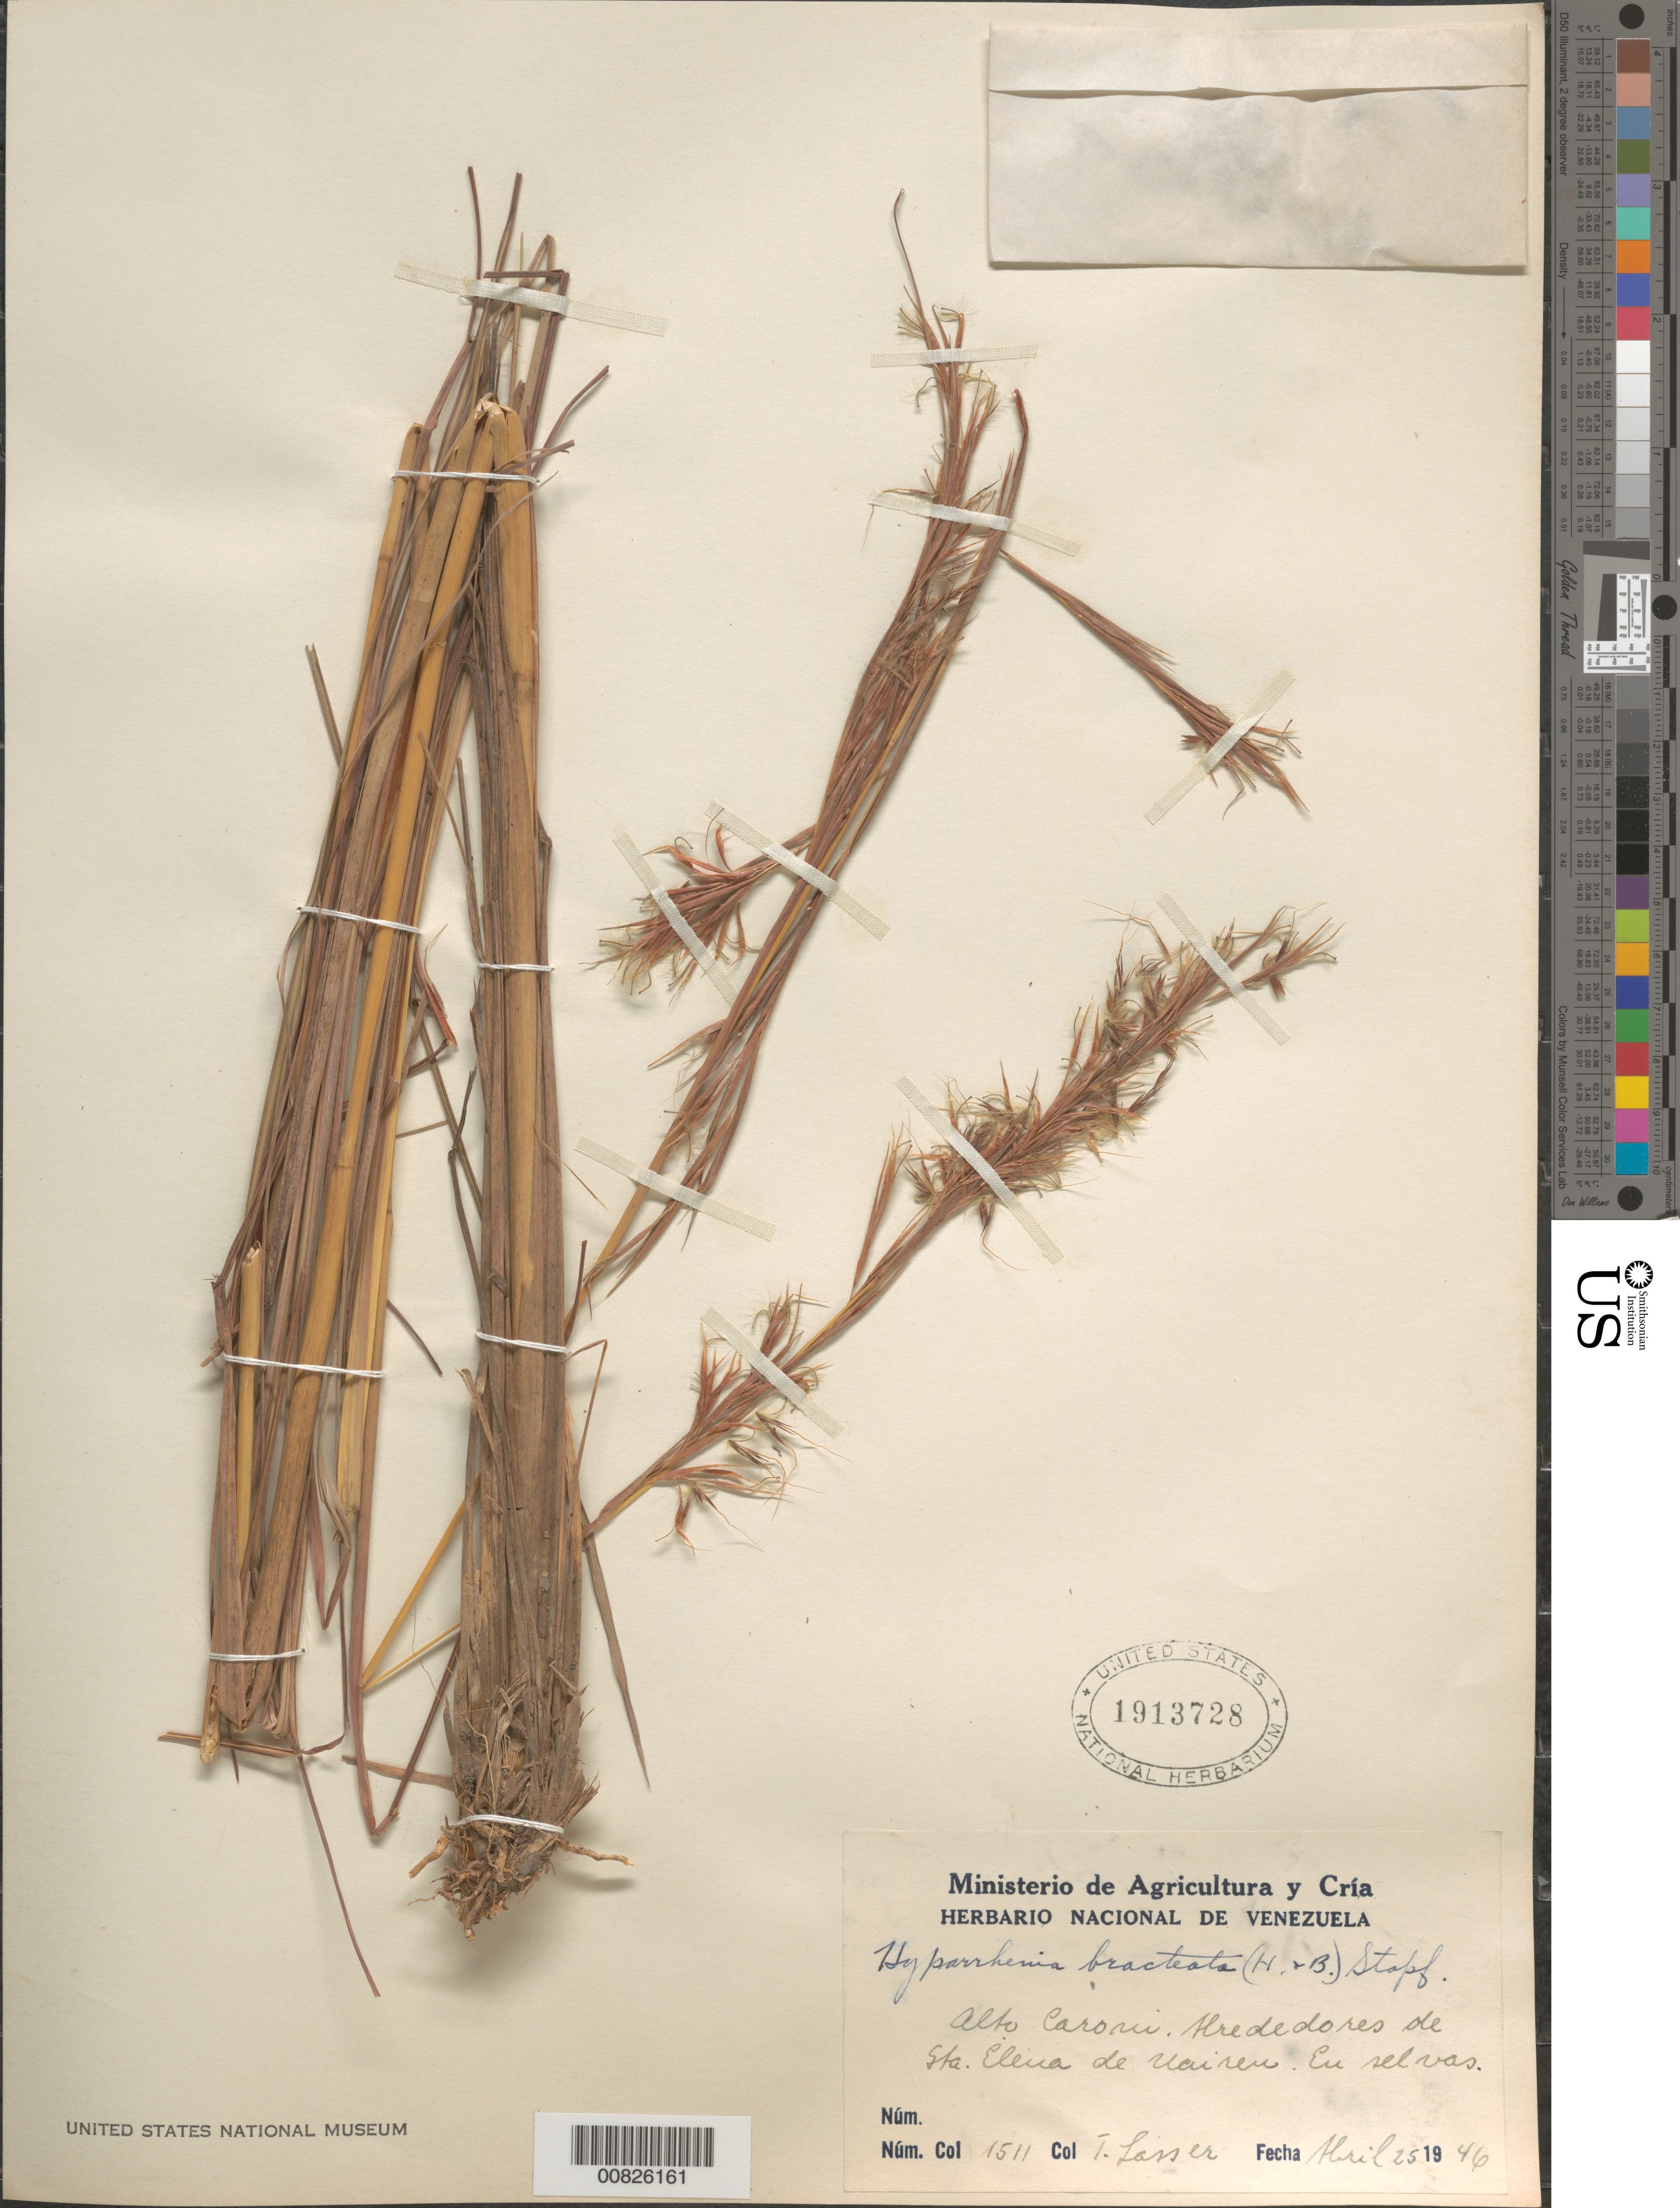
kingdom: Plantae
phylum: Tracheophyta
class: Liliopsida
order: Poales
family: Poaceae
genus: Hyparrhenia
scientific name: Hyparrhenia bracteata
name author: (Willd.) Stapf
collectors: T. Lasser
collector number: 1511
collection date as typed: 25-Apr-46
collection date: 1946-04-25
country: Venezuela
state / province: Bolívar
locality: Sta. Elena de Uairén, Alto Caroní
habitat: Forest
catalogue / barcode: US 1913728